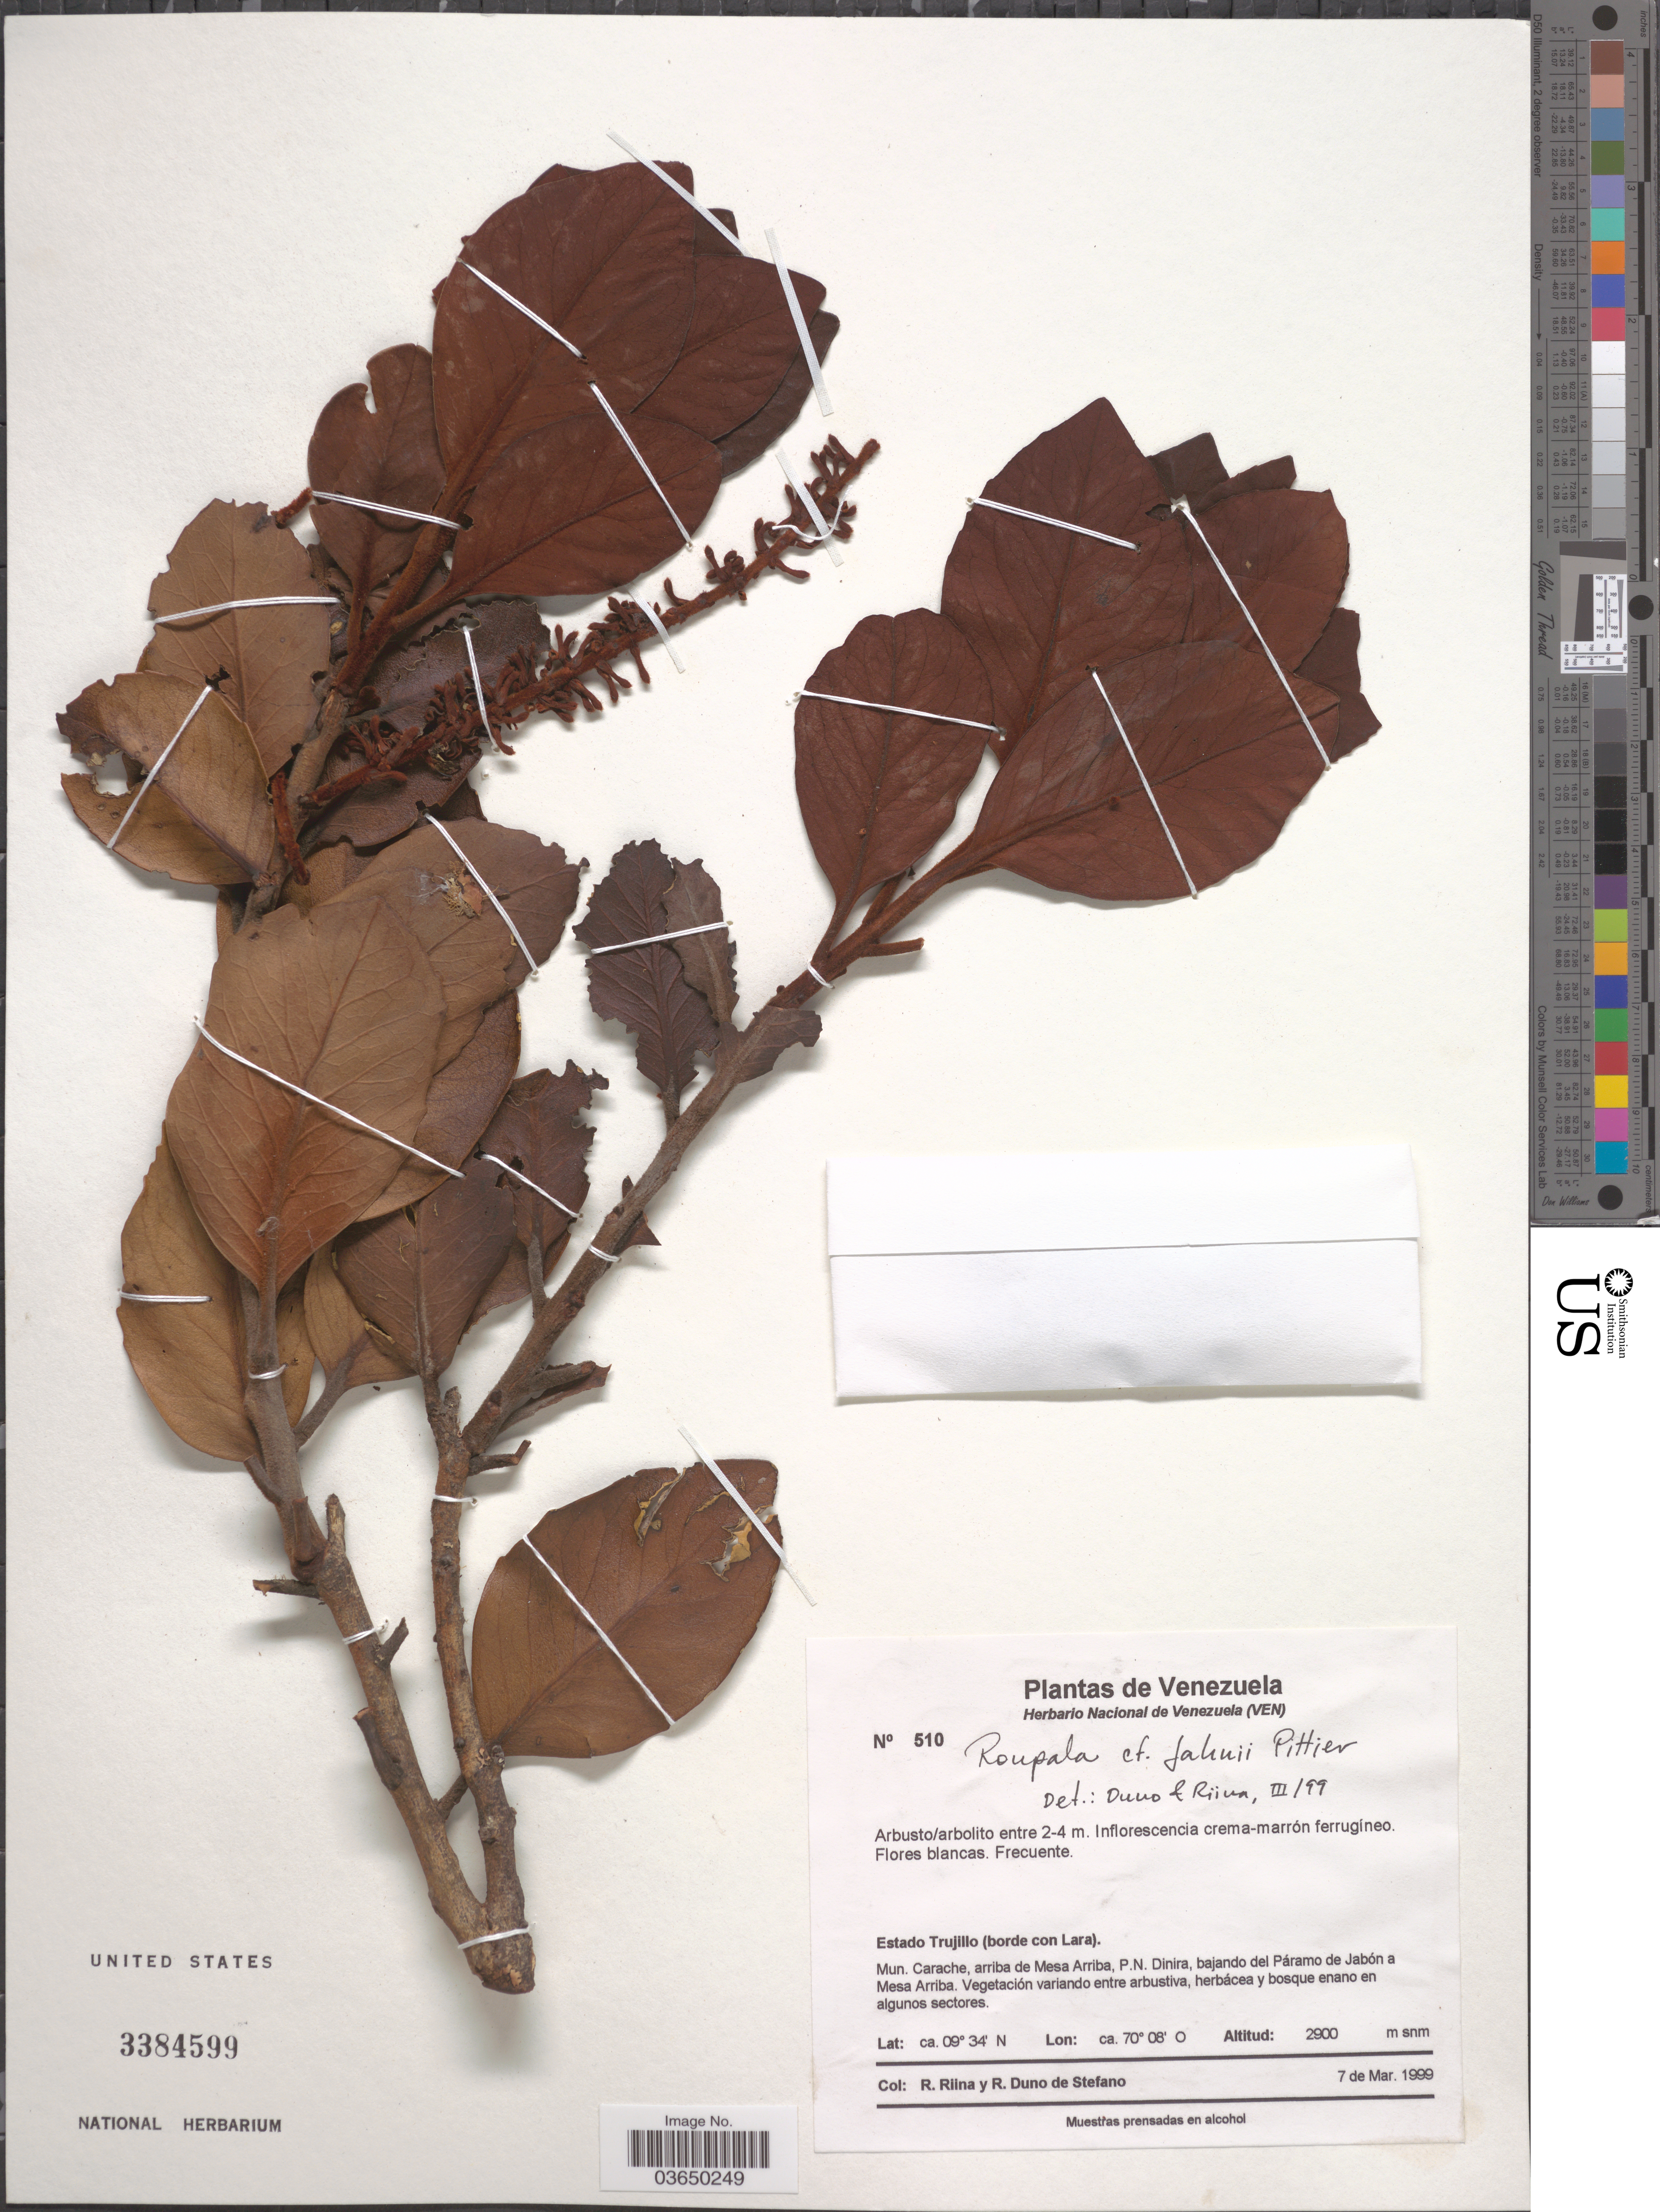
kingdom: Plantae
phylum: Tracheophyta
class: Magnoliopsida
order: Proteales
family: Proteaceae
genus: Roupala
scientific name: Roupala pseudocordata var. jahnii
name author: (Pittier) K.S. Edwards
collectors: R. Riina & R. Duno de Stefano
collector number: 510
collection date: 1999-03-07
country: Venezuela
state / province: Trujillo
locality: Estado Trujillo (borde con Lara). Mun. Carache, arriba de Mesa Arriba, P.N. Dinira, bajando del Páramo de Jabón a Mesa Arriba.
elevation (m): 2900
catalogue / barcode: US 3384599